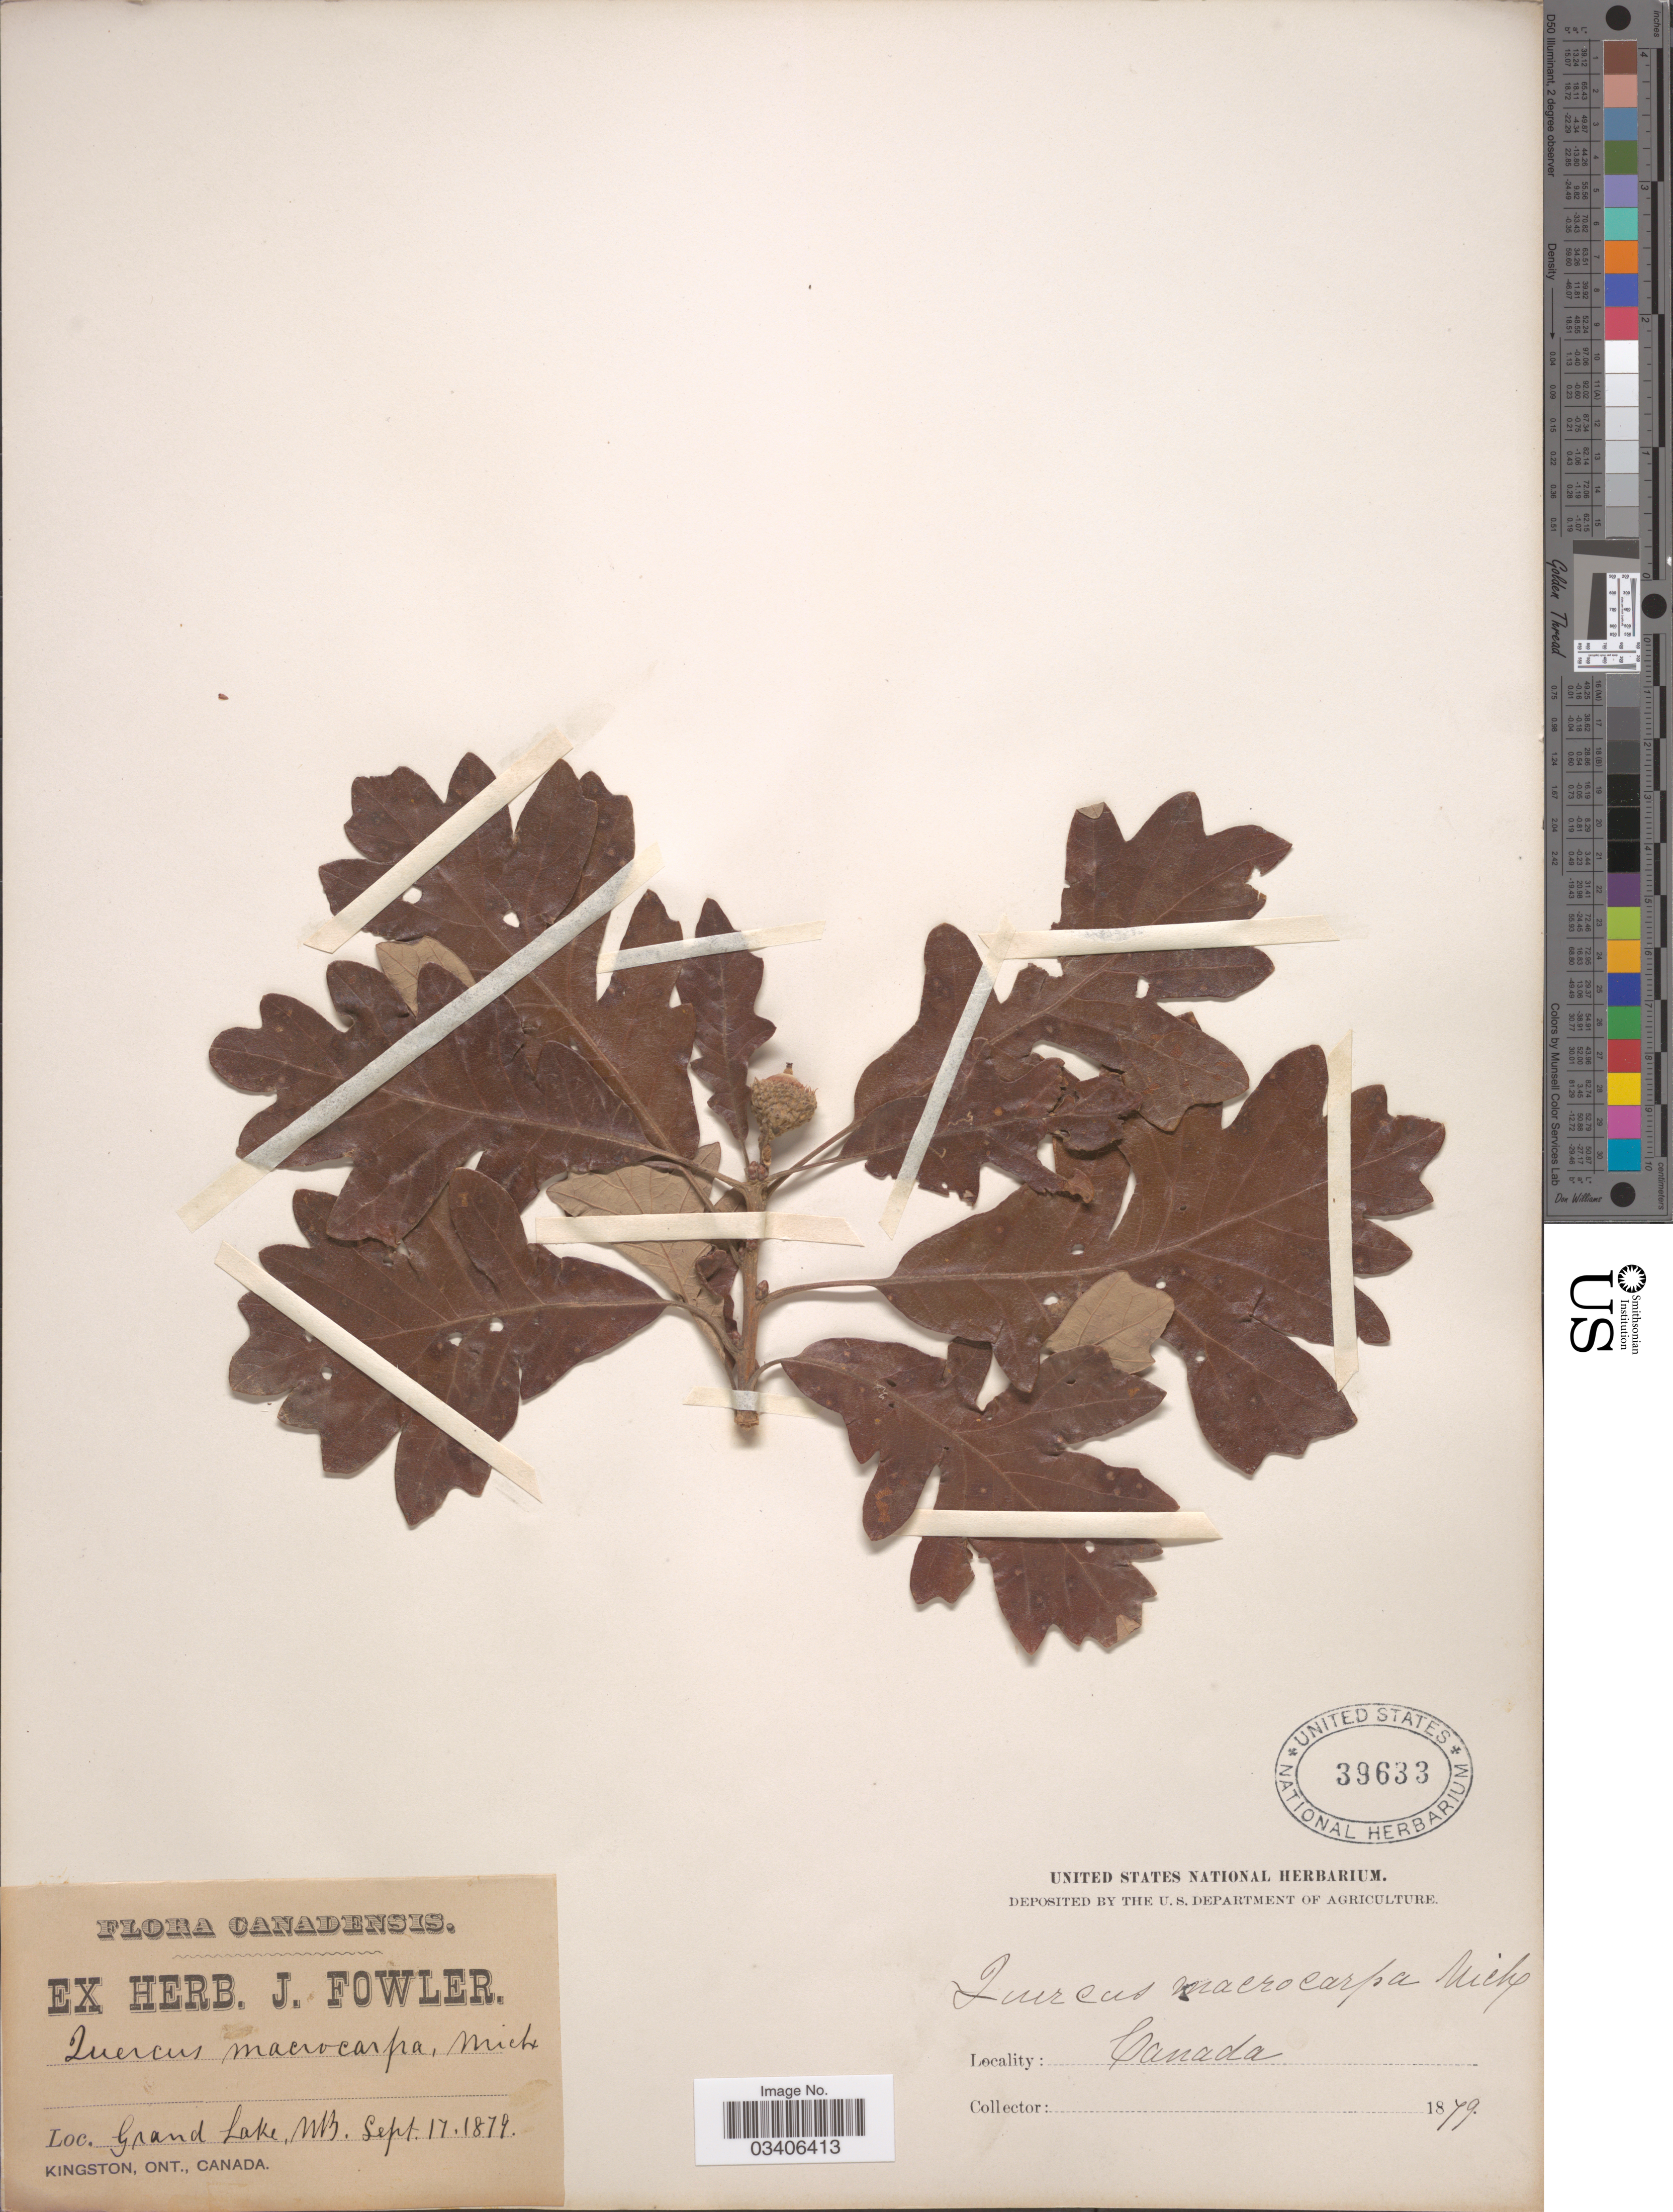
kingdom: Plantae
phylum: Tracheophyta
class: Magnoliopsida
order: Fagales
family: Fagaceae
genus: Quercus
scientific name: Quercus macrocarpa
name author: Michx.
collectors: ex herb. J. Fowler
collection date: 1879-09-17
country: Canada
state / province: New Brunswick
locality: Grand Lake.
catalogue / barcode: US 39633